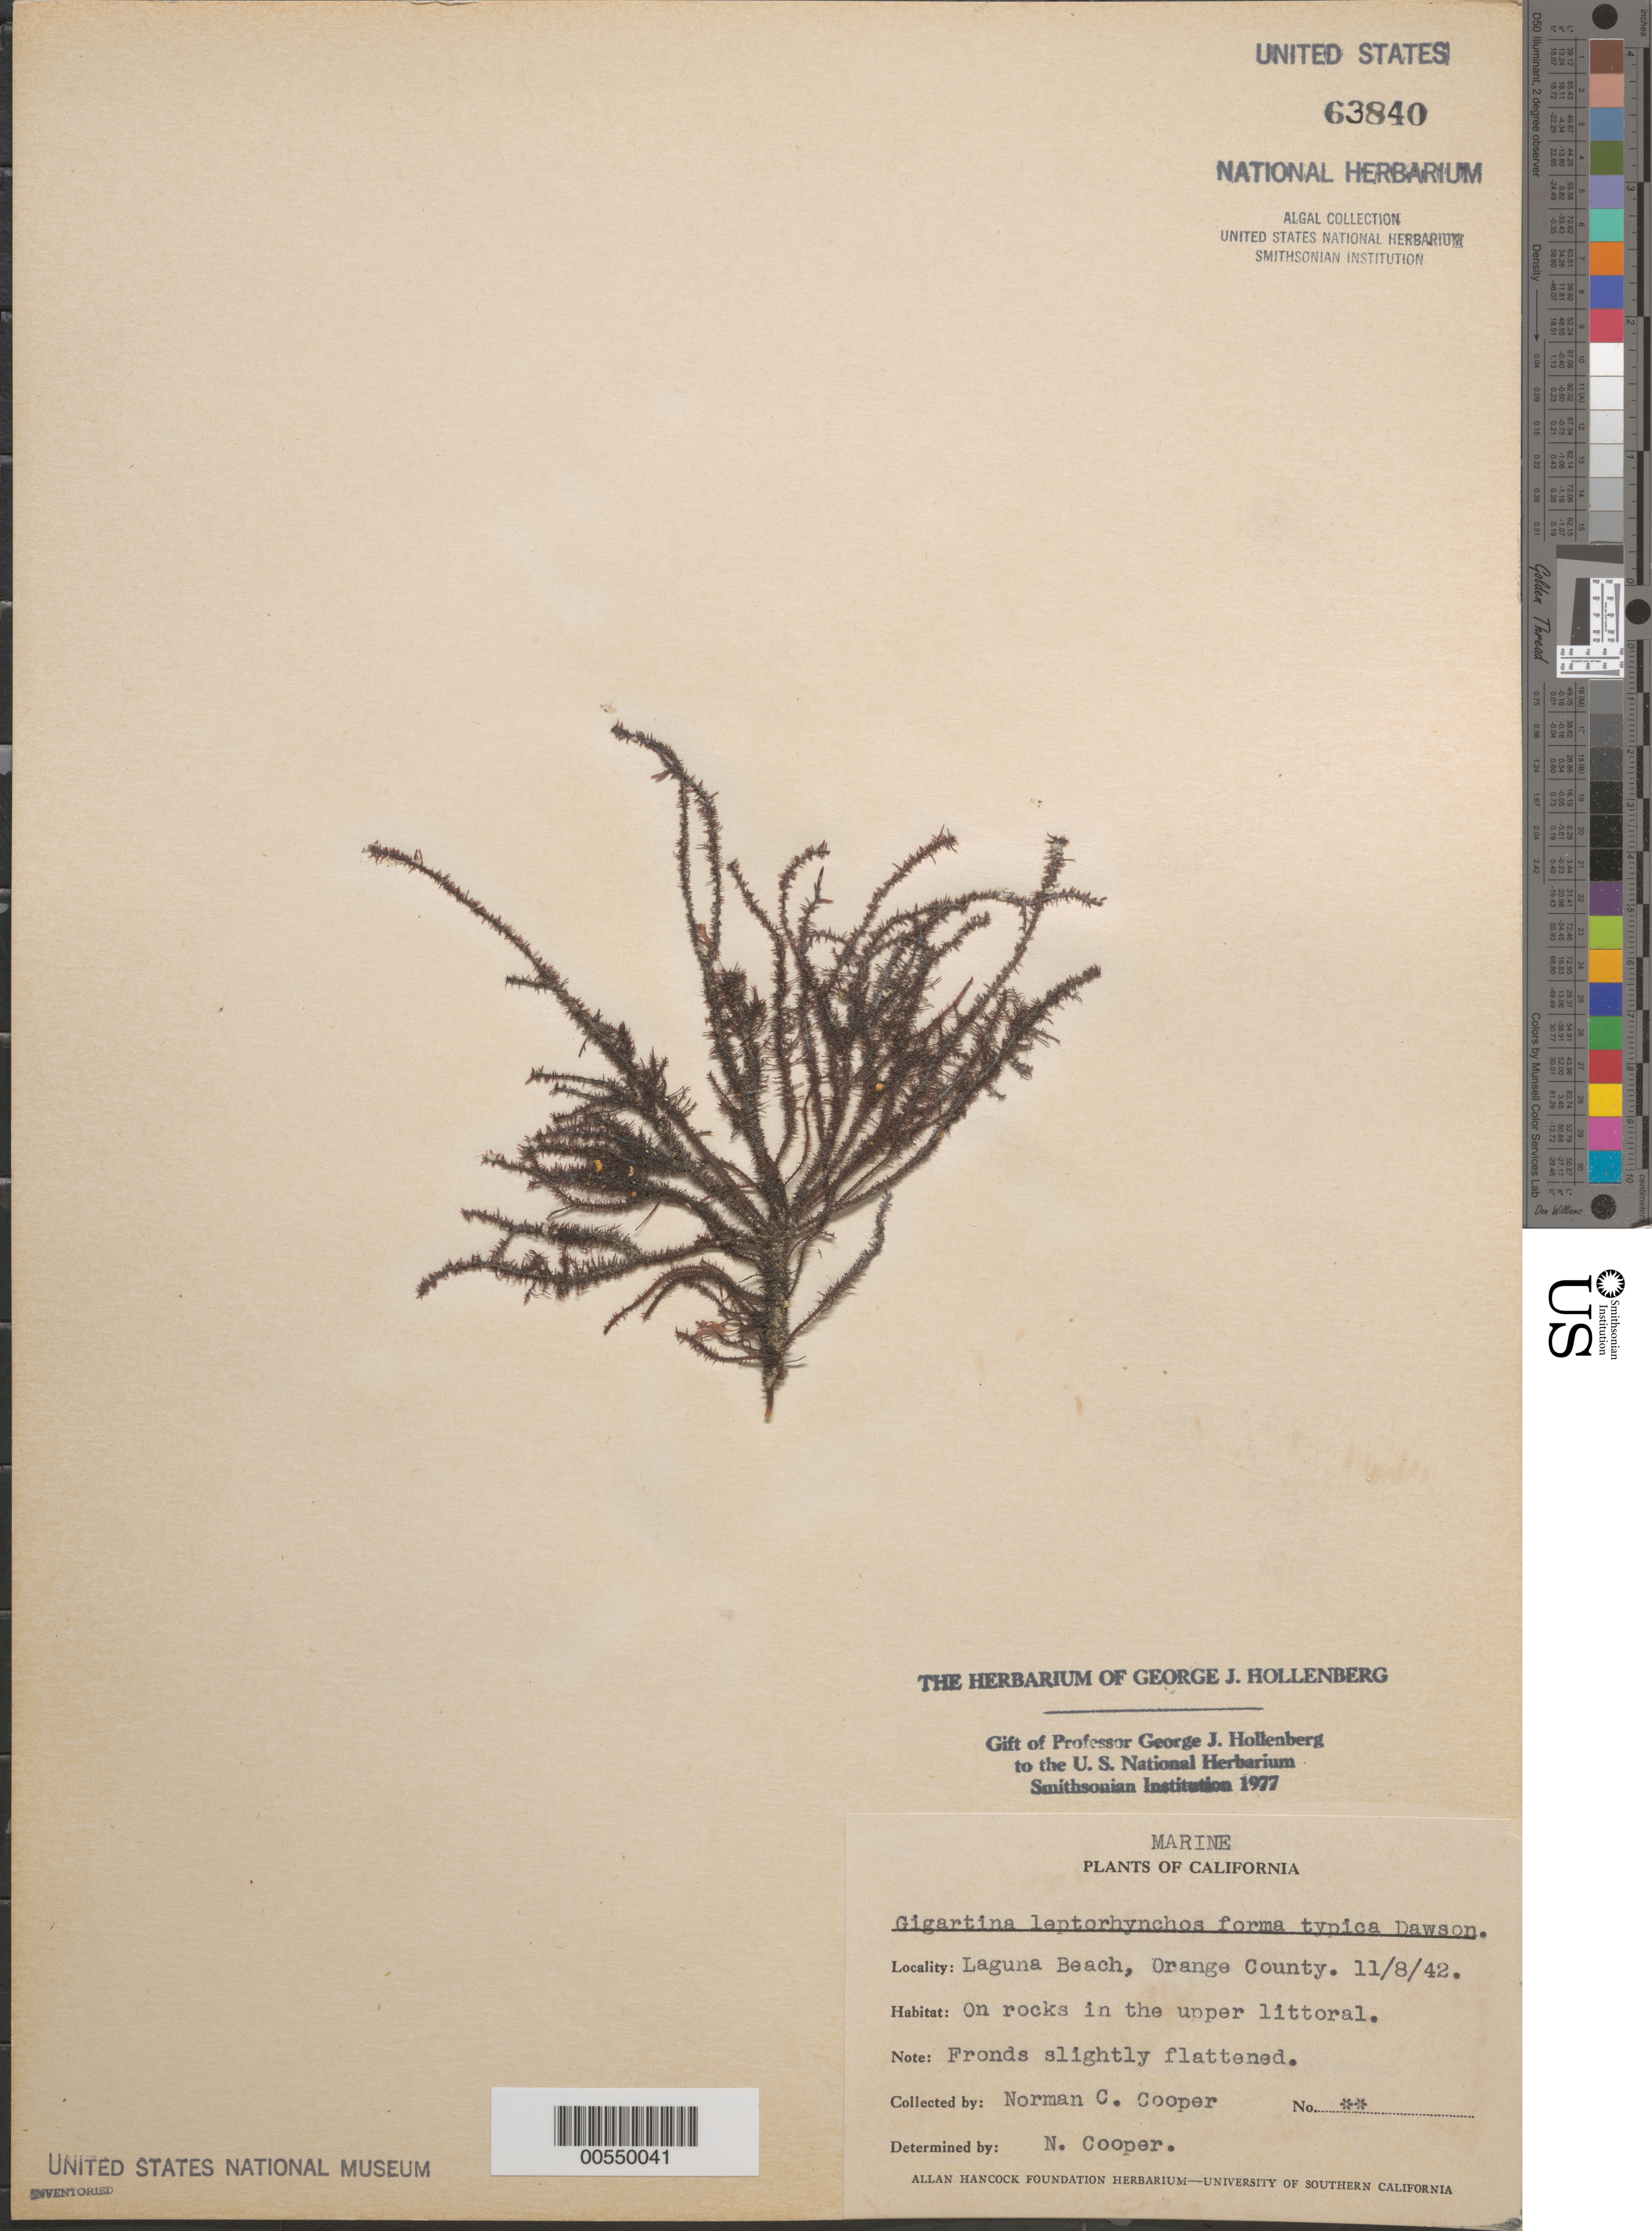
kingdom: Plantae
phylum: Rhodophyta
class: Florideophyceae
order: Gigartinales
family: Gigartinaceae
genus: Mazzaella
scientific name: Mazzaella leptorhynchos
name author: (J. Agardh) Leister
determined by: Algae name updating Project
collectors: N. Cooper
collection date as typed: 08 Nov 1942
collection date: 1942-11-08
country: United States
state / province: California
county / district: Orange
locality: Laguna Beach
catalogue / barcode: US 63840